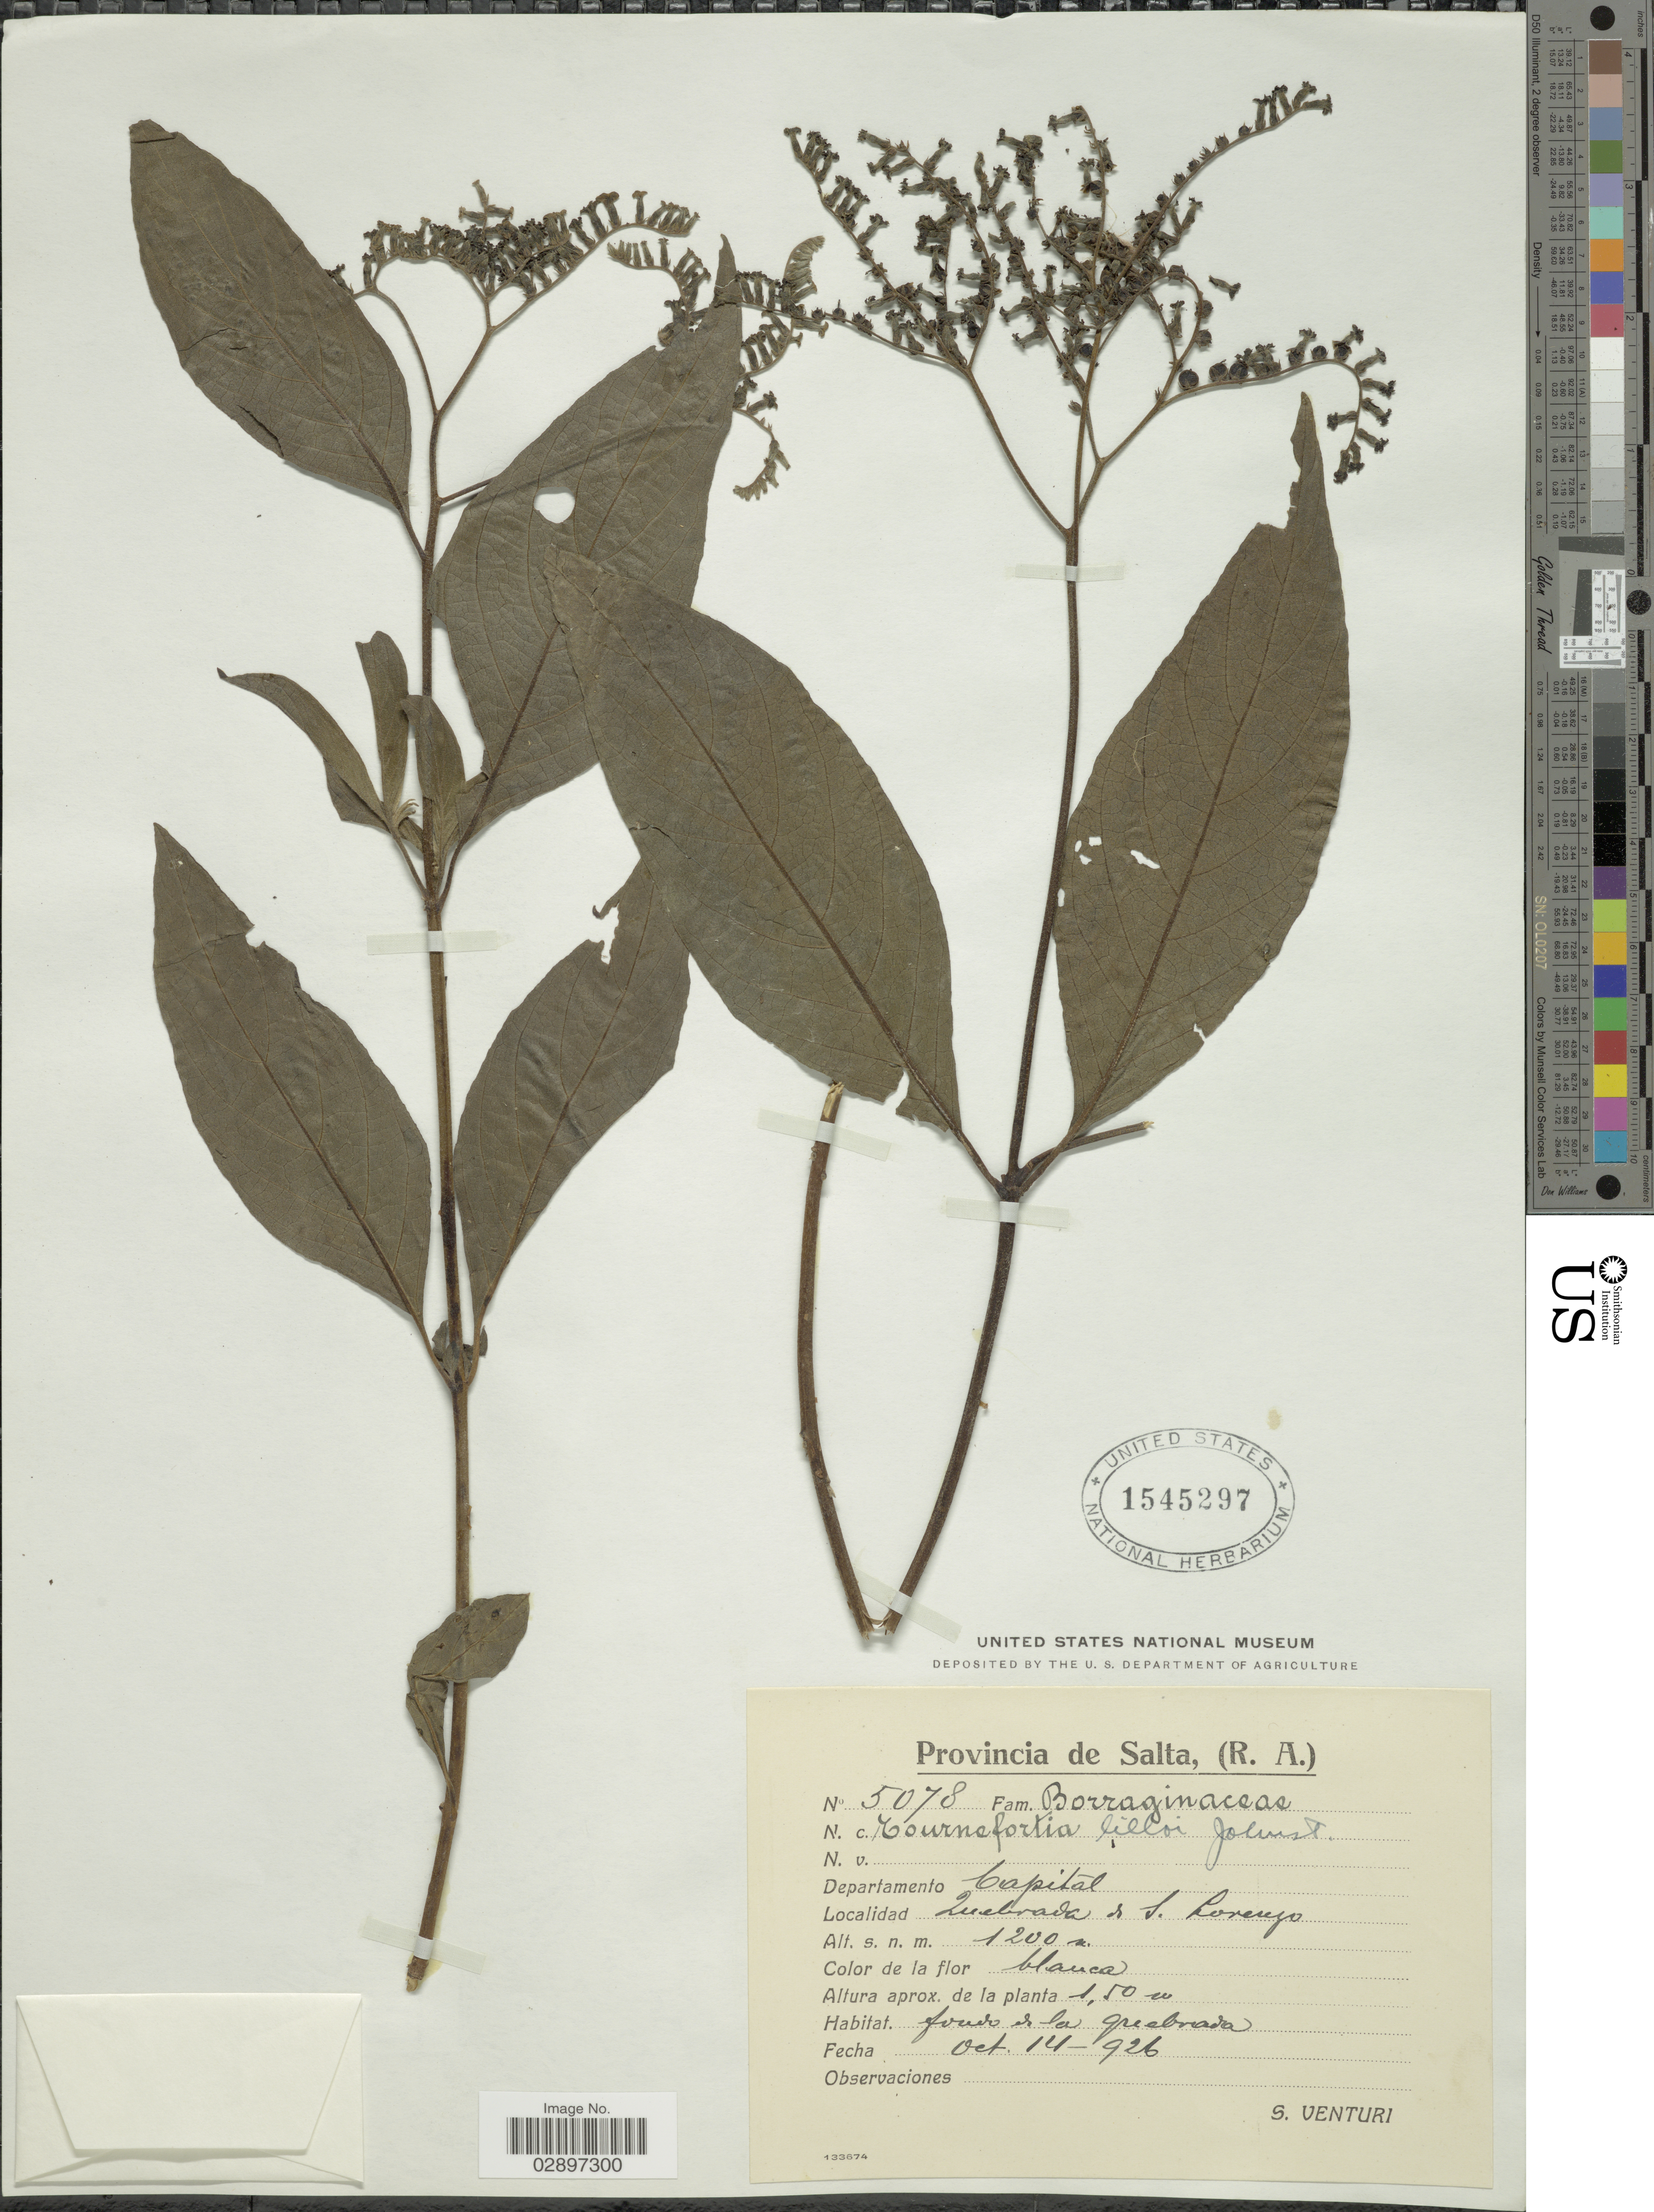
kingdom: Plantae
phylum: Tracheophyta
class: Magnoliopsida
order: Boraginales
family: Heliotropiaceae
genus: Tournefortia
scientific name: Tournefortia lilloi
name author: I.M. Johnst.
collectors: S. Venturi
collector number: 5078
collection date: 1926-10-14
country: Argentina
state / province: Salta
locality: Quebrada de S. Lorenzo. Departamento Capital.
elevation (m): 1200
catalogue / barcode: US 1545297